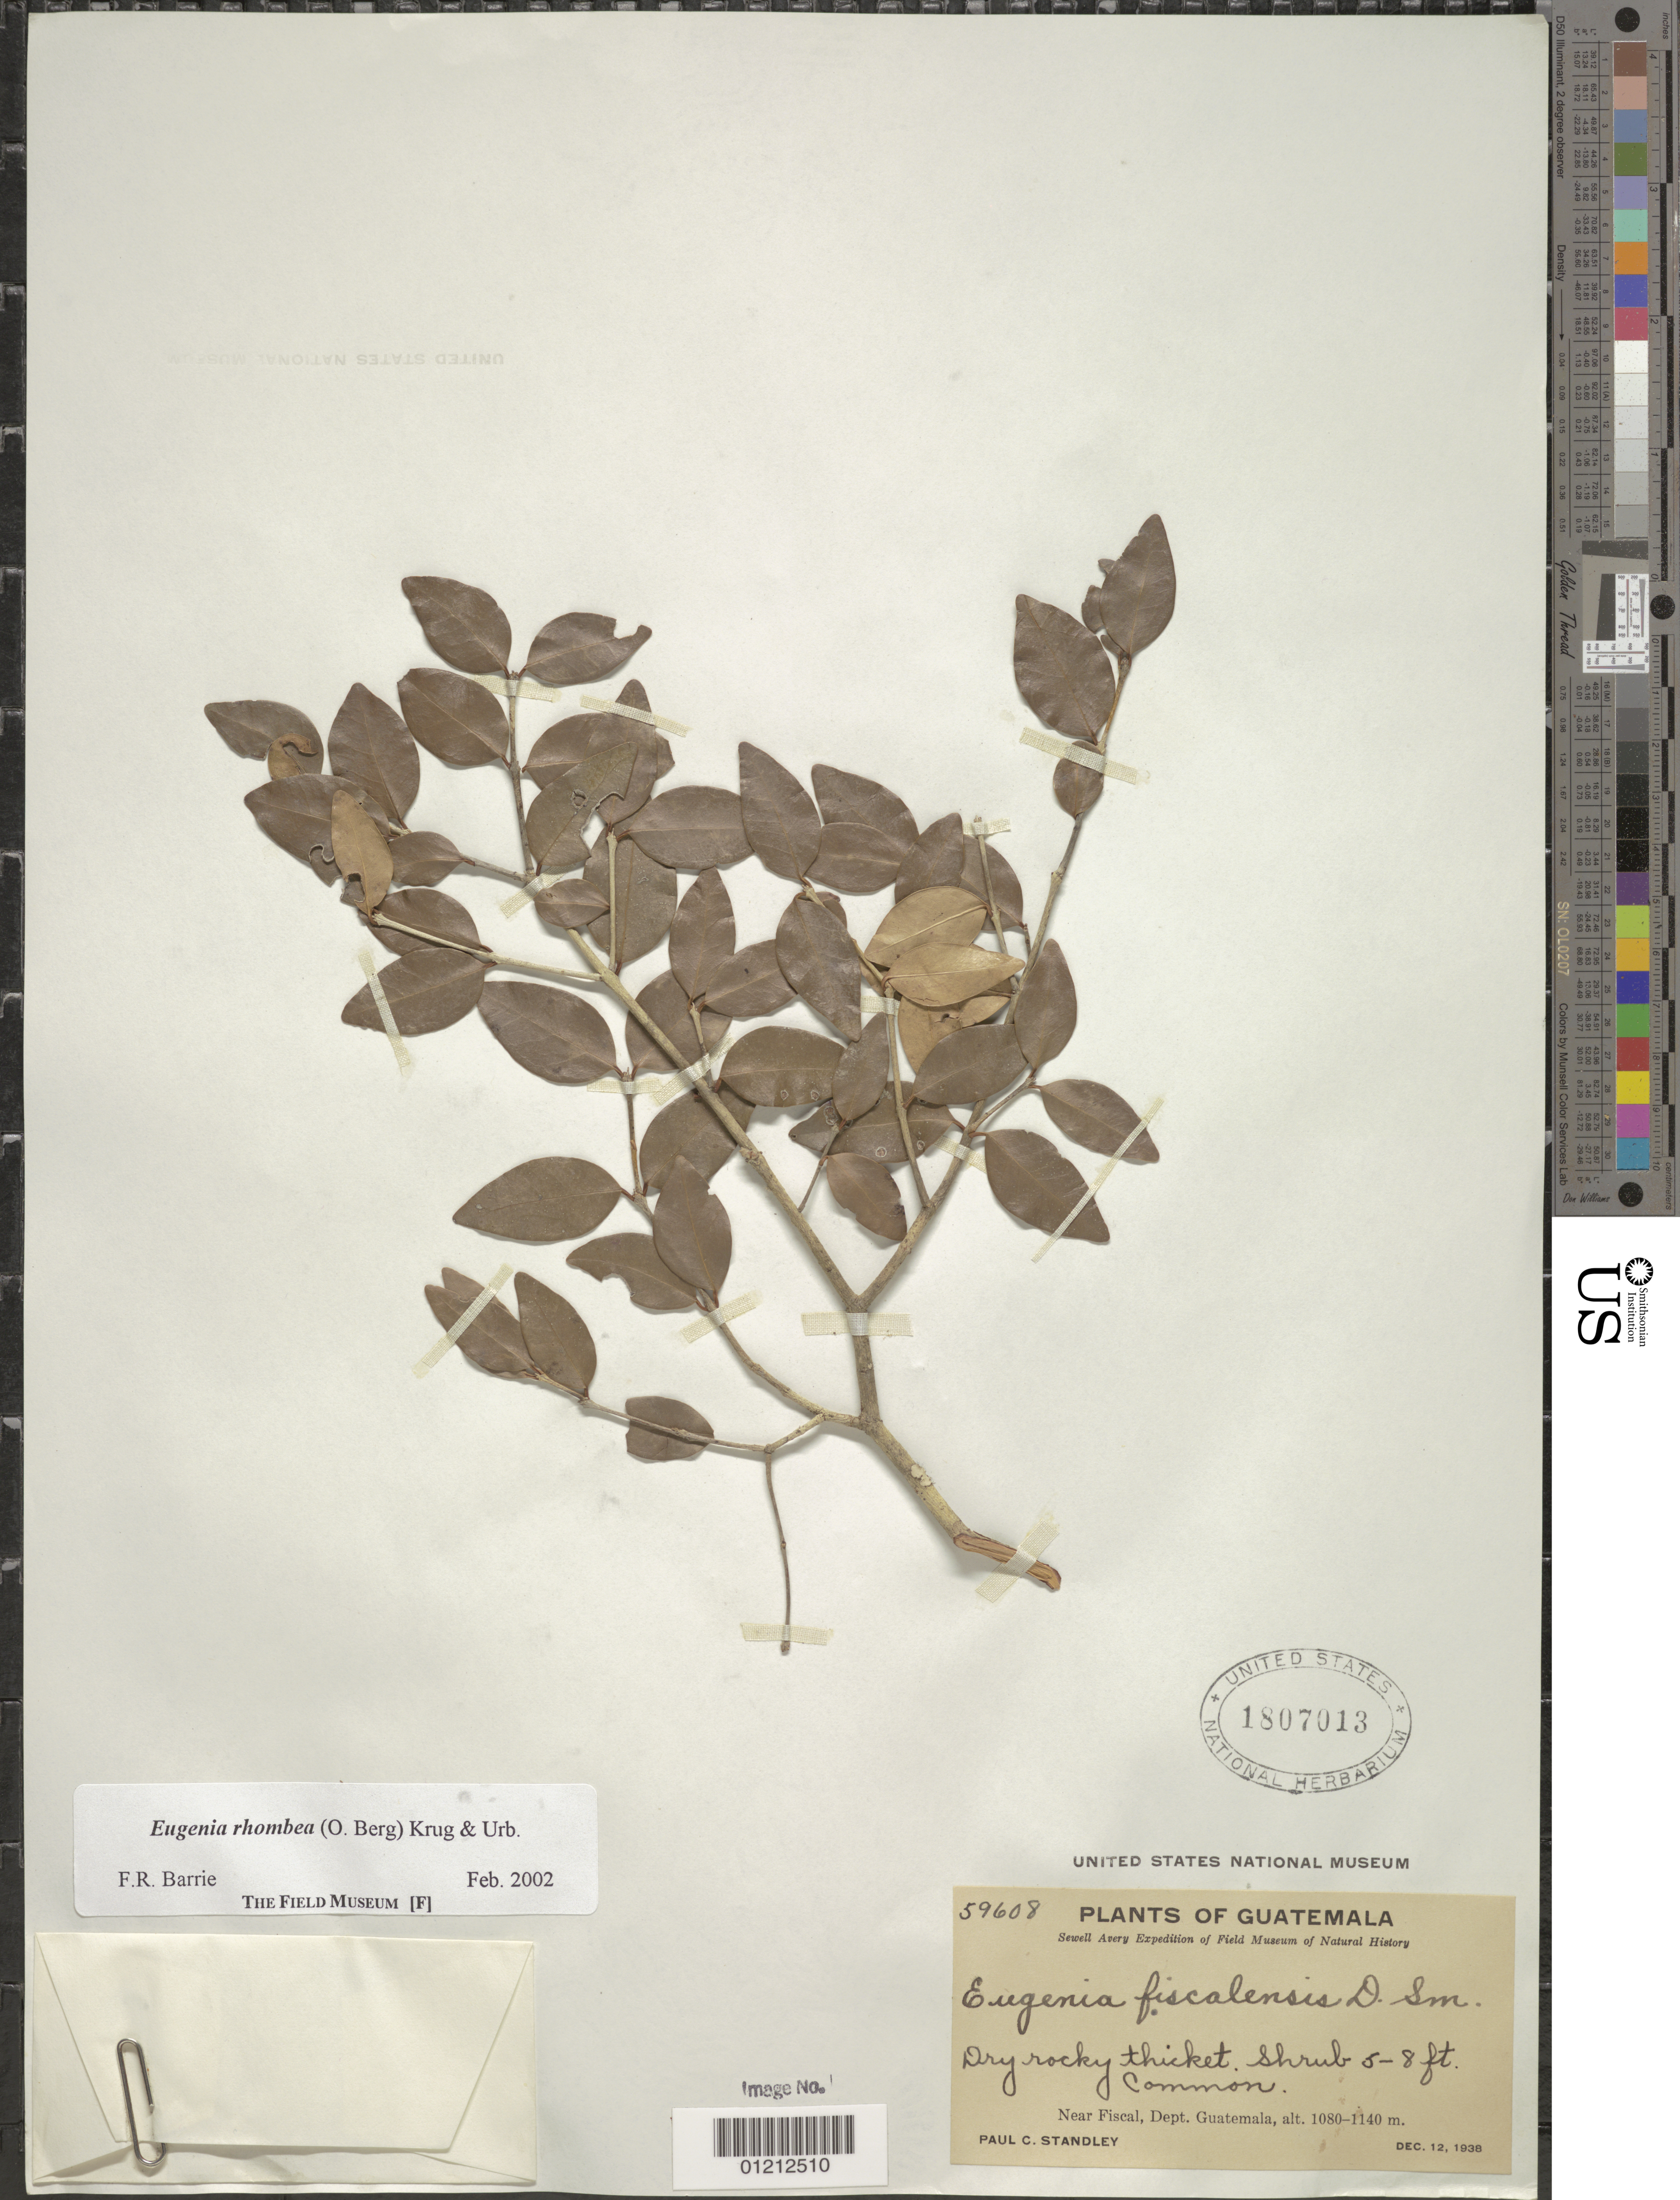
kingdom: Plantae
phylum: Tracheophyta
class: Magnoliopsida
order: Myrtales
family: Myrtaceae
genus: Eugenia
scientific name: Eugenia rhombea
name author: (O. Berg) Krug & Urb.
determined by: Barrie, F. R.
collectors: P. C. Standley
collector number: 59608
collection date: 1938-12-12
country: Guatemala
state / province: Guatemala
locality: near Fiscal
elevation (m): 1080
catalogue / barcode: US 1807013